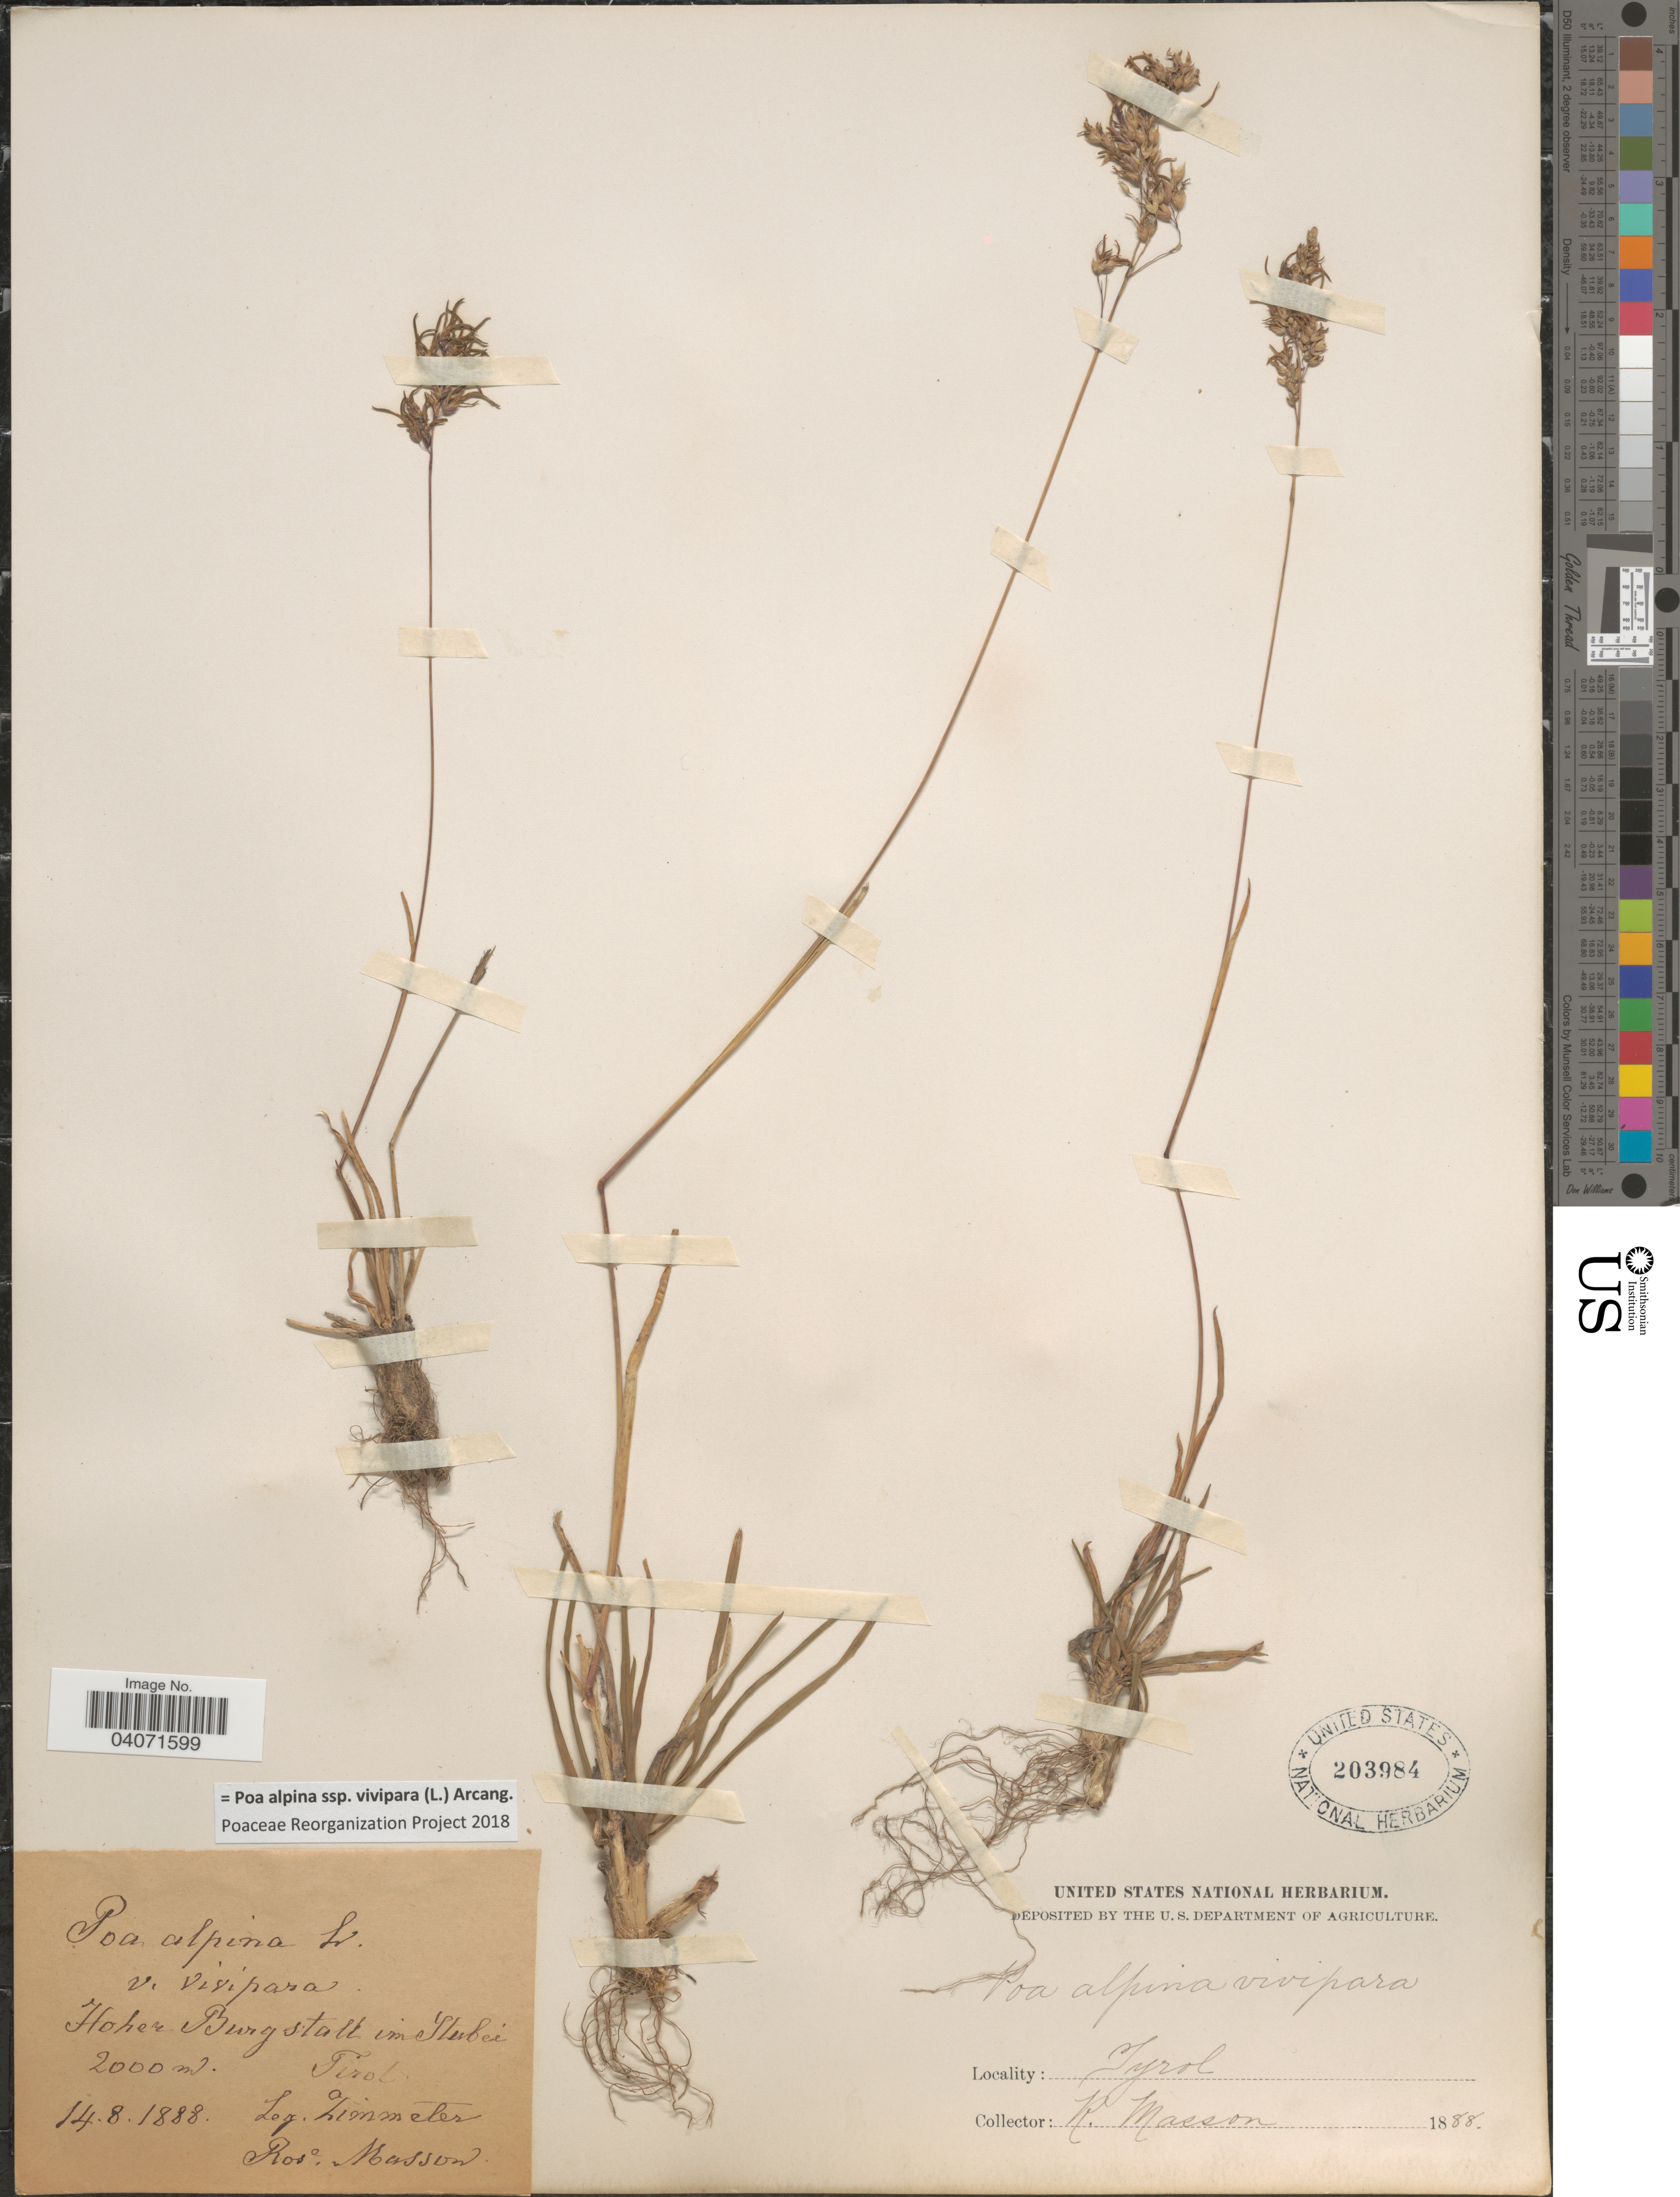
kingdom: Plantae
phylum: Tracheophyta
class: Liliopsida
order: Poales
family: Poaceae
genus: Poa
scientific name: Poa alpina subsp. vivipara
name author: (L.) Arcang.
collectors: A. Zimmeter & R. Masson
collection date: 1888-08-14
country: Austria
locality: Hoher Burgstall im Stubei. Tirol.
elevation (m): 2000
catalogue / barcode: US 203984